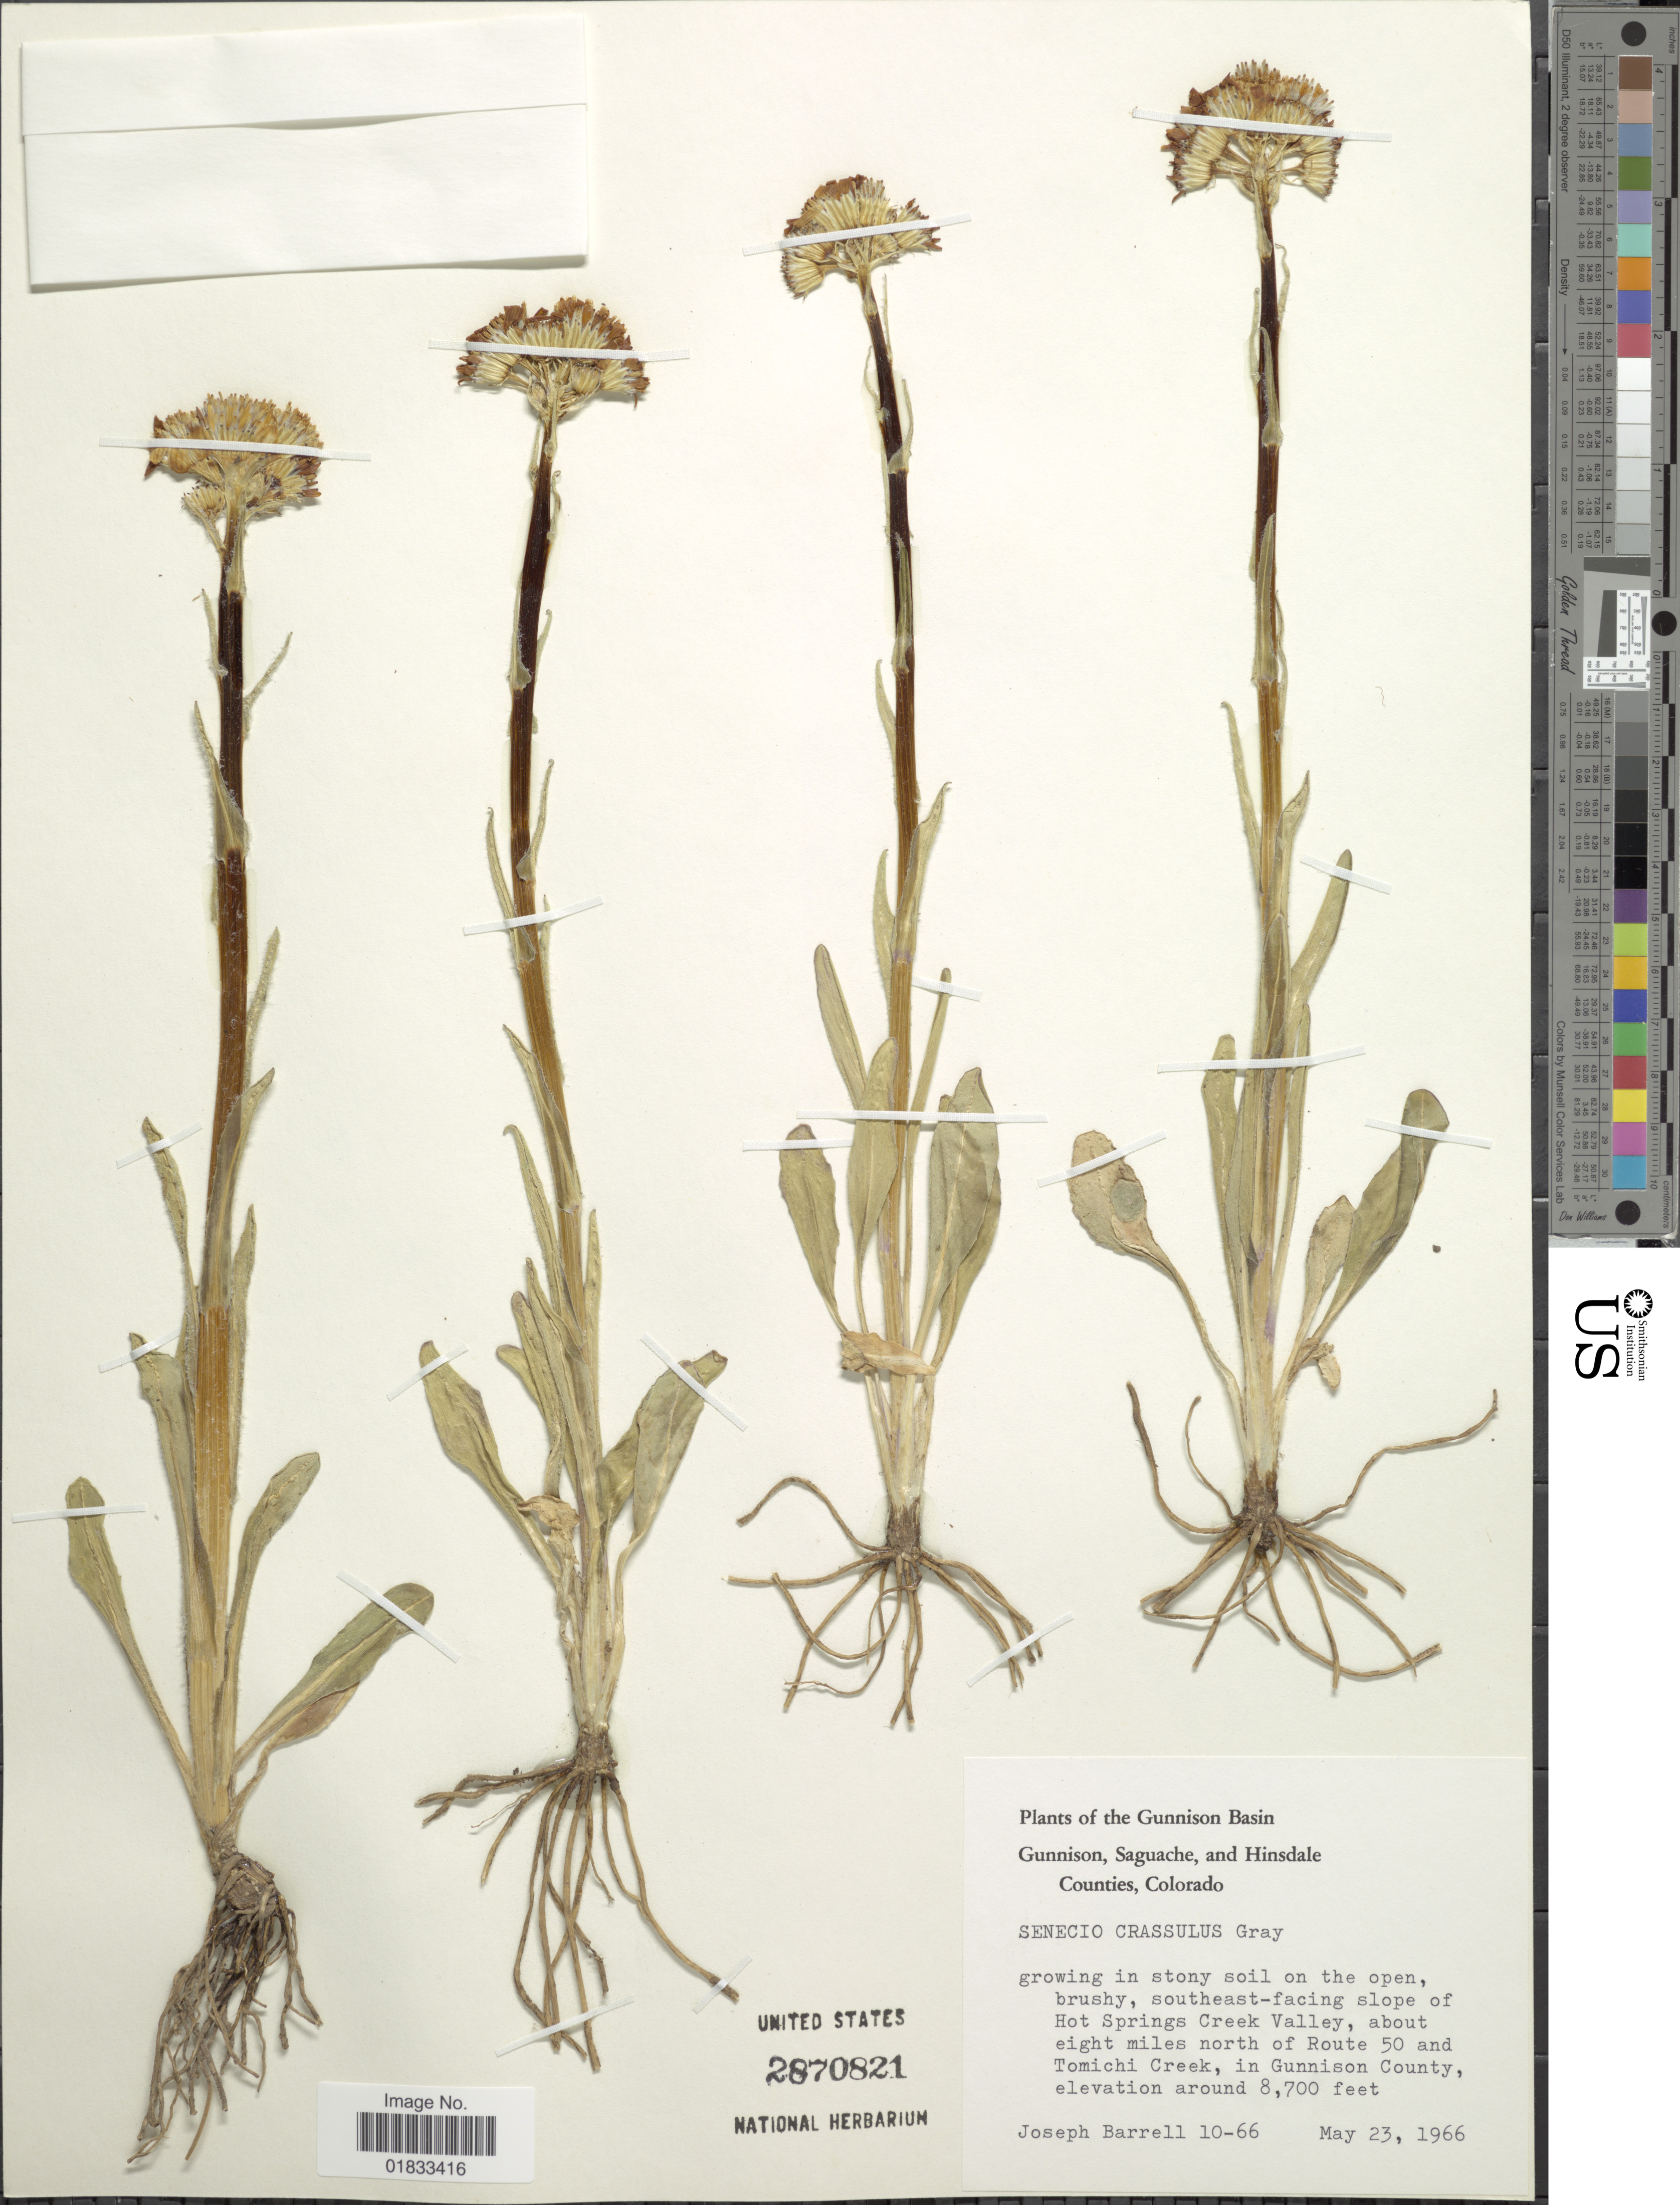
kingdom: Plantae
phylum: Tracheophyta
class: Magnoliopsida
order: Asterales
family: Asteraceae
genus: Senecio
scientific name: Senecio crassulus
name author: A. Gray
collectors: J. Barrell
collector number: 10-66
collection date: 1966-05-23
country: United States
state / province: Colorado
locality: Gunnison Basin, Gunnison, Saguache, and Hinsdale Counties, southeast-facing slope of Hot Springs Creek Valley, about eight miles north of Route 50 and Tomichi Creek, in Gunnison County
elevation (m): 2652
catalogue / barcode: US 2870821